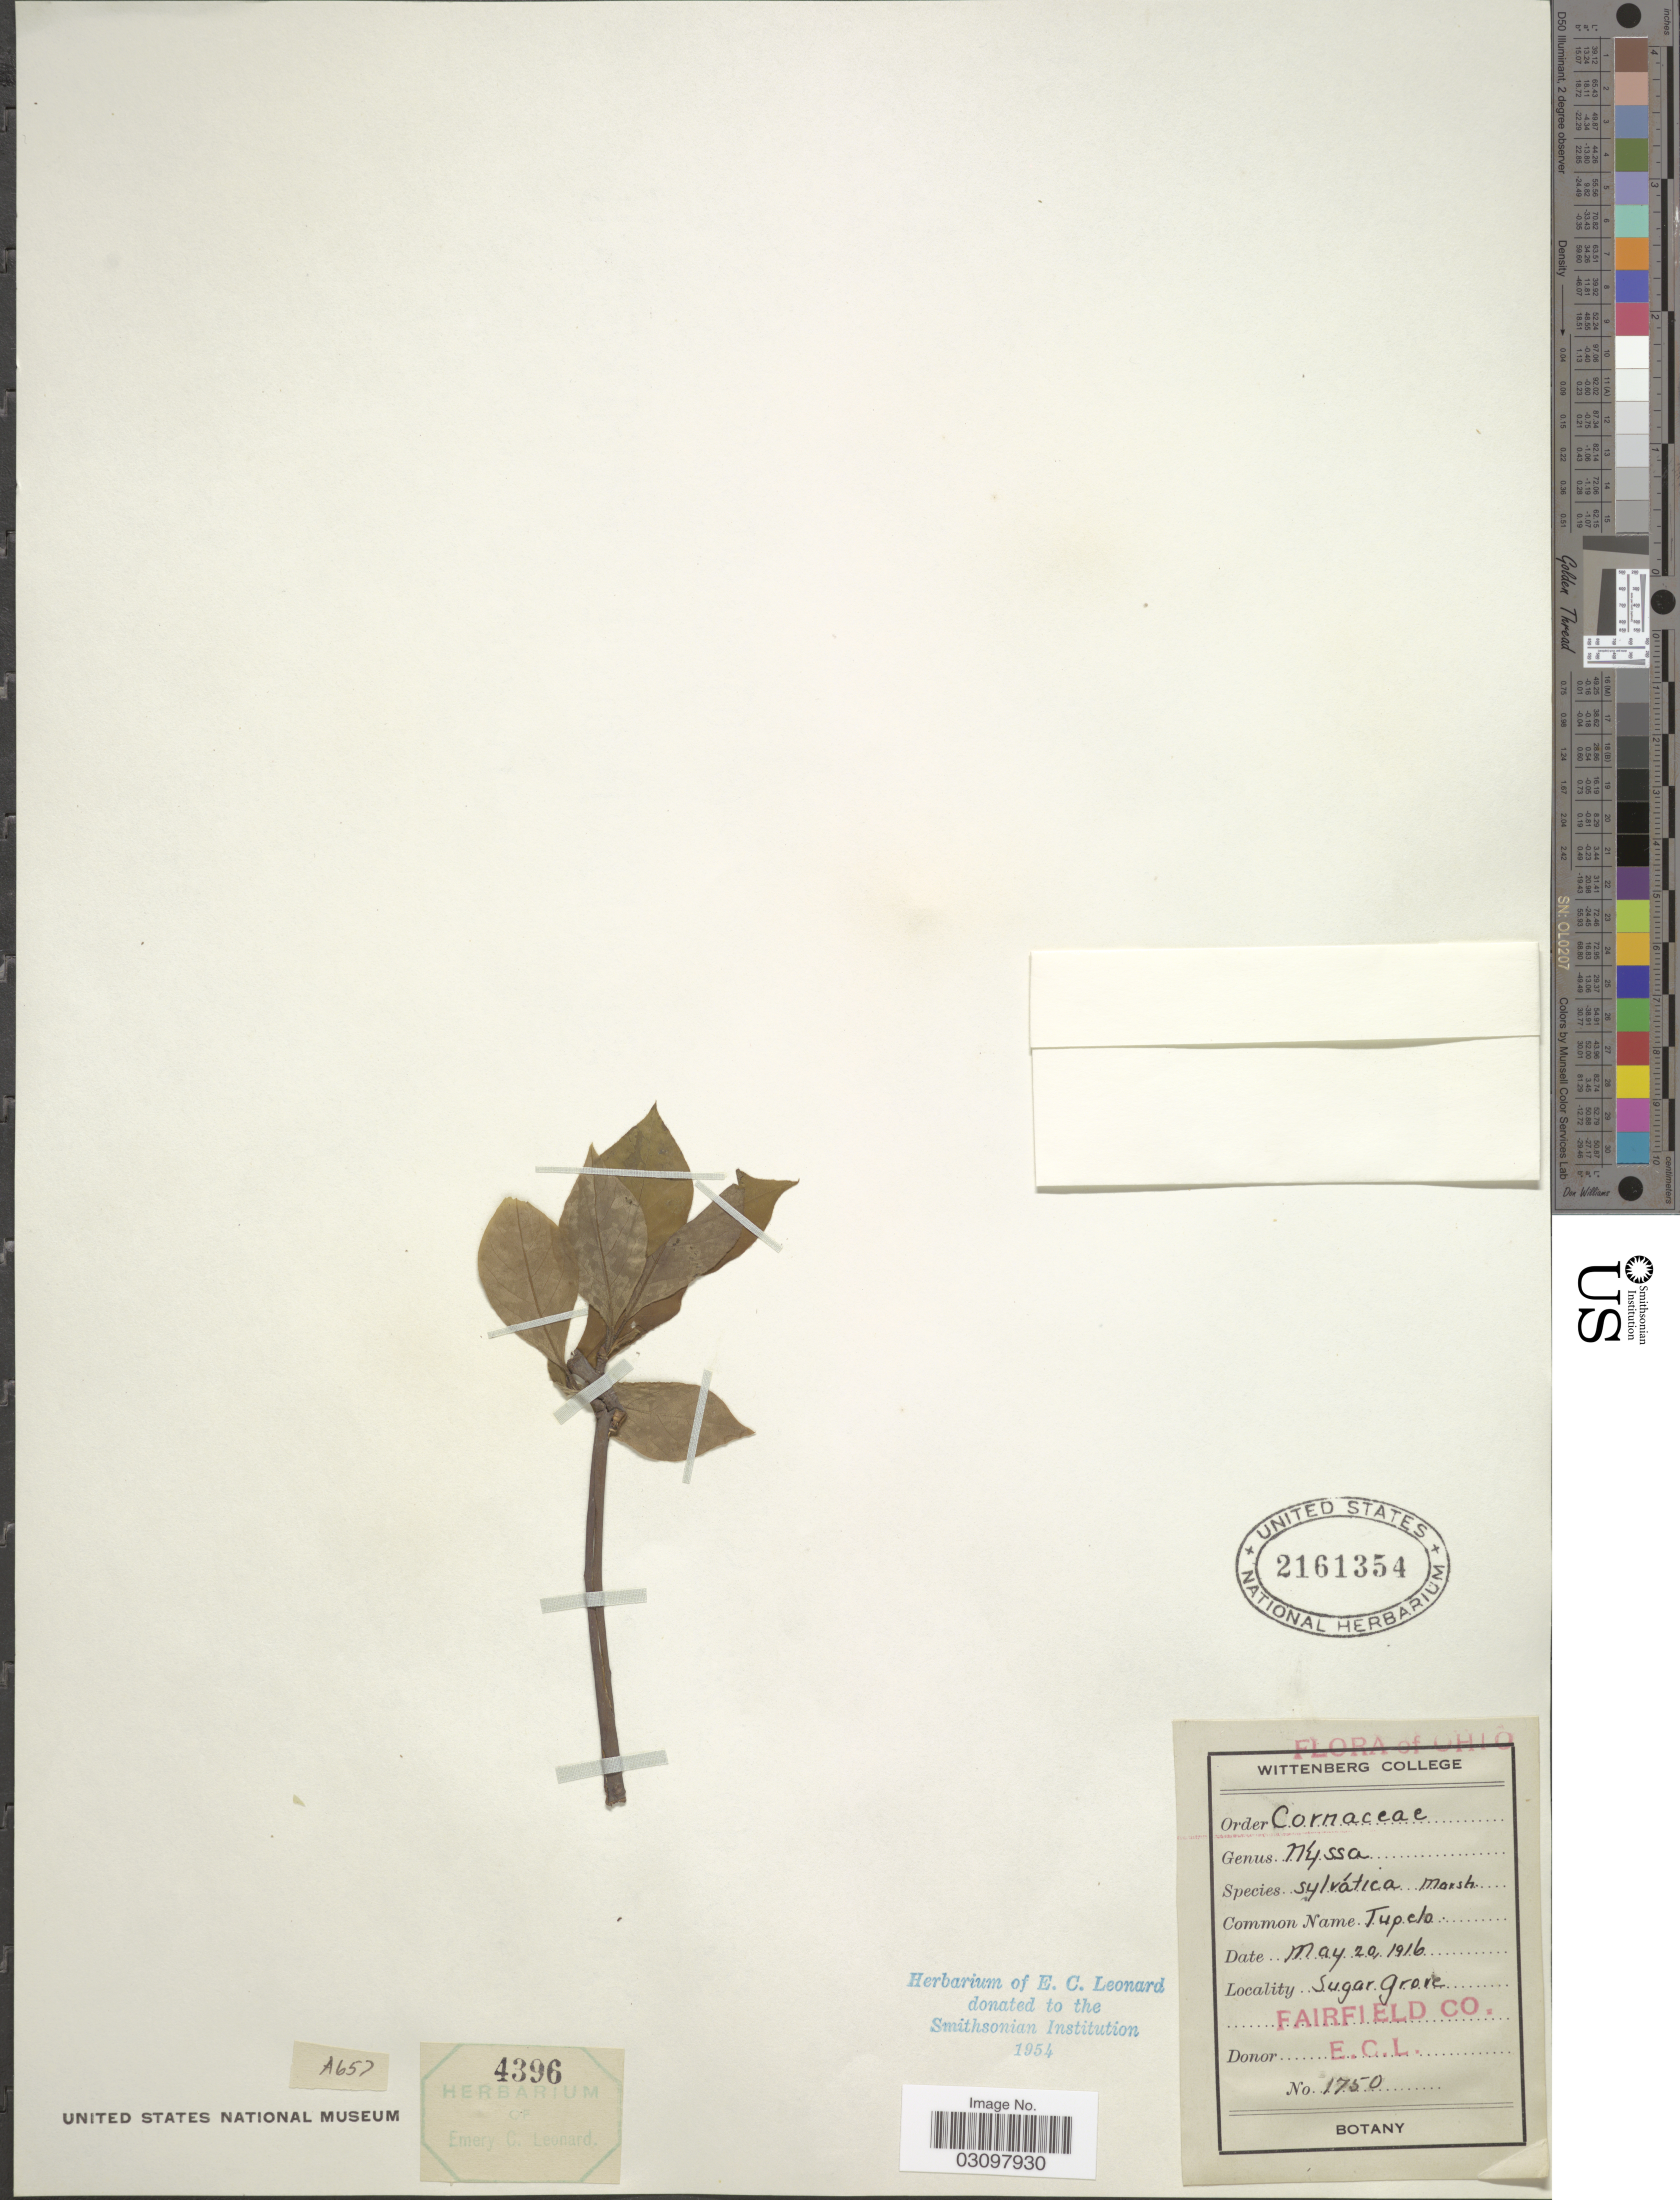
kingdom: Plantae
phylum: Tracheophyta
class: Magnoliopsida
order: Cornales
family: Nyssaceae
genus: Nyssa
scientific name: Nyssa sylvatica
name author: Marshall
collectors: E. C. Leonard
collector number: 1750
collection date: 1916-05-20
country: United States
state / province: Ohio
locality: Sugar Grove. Fairfield Co.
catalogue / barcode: US 2161354